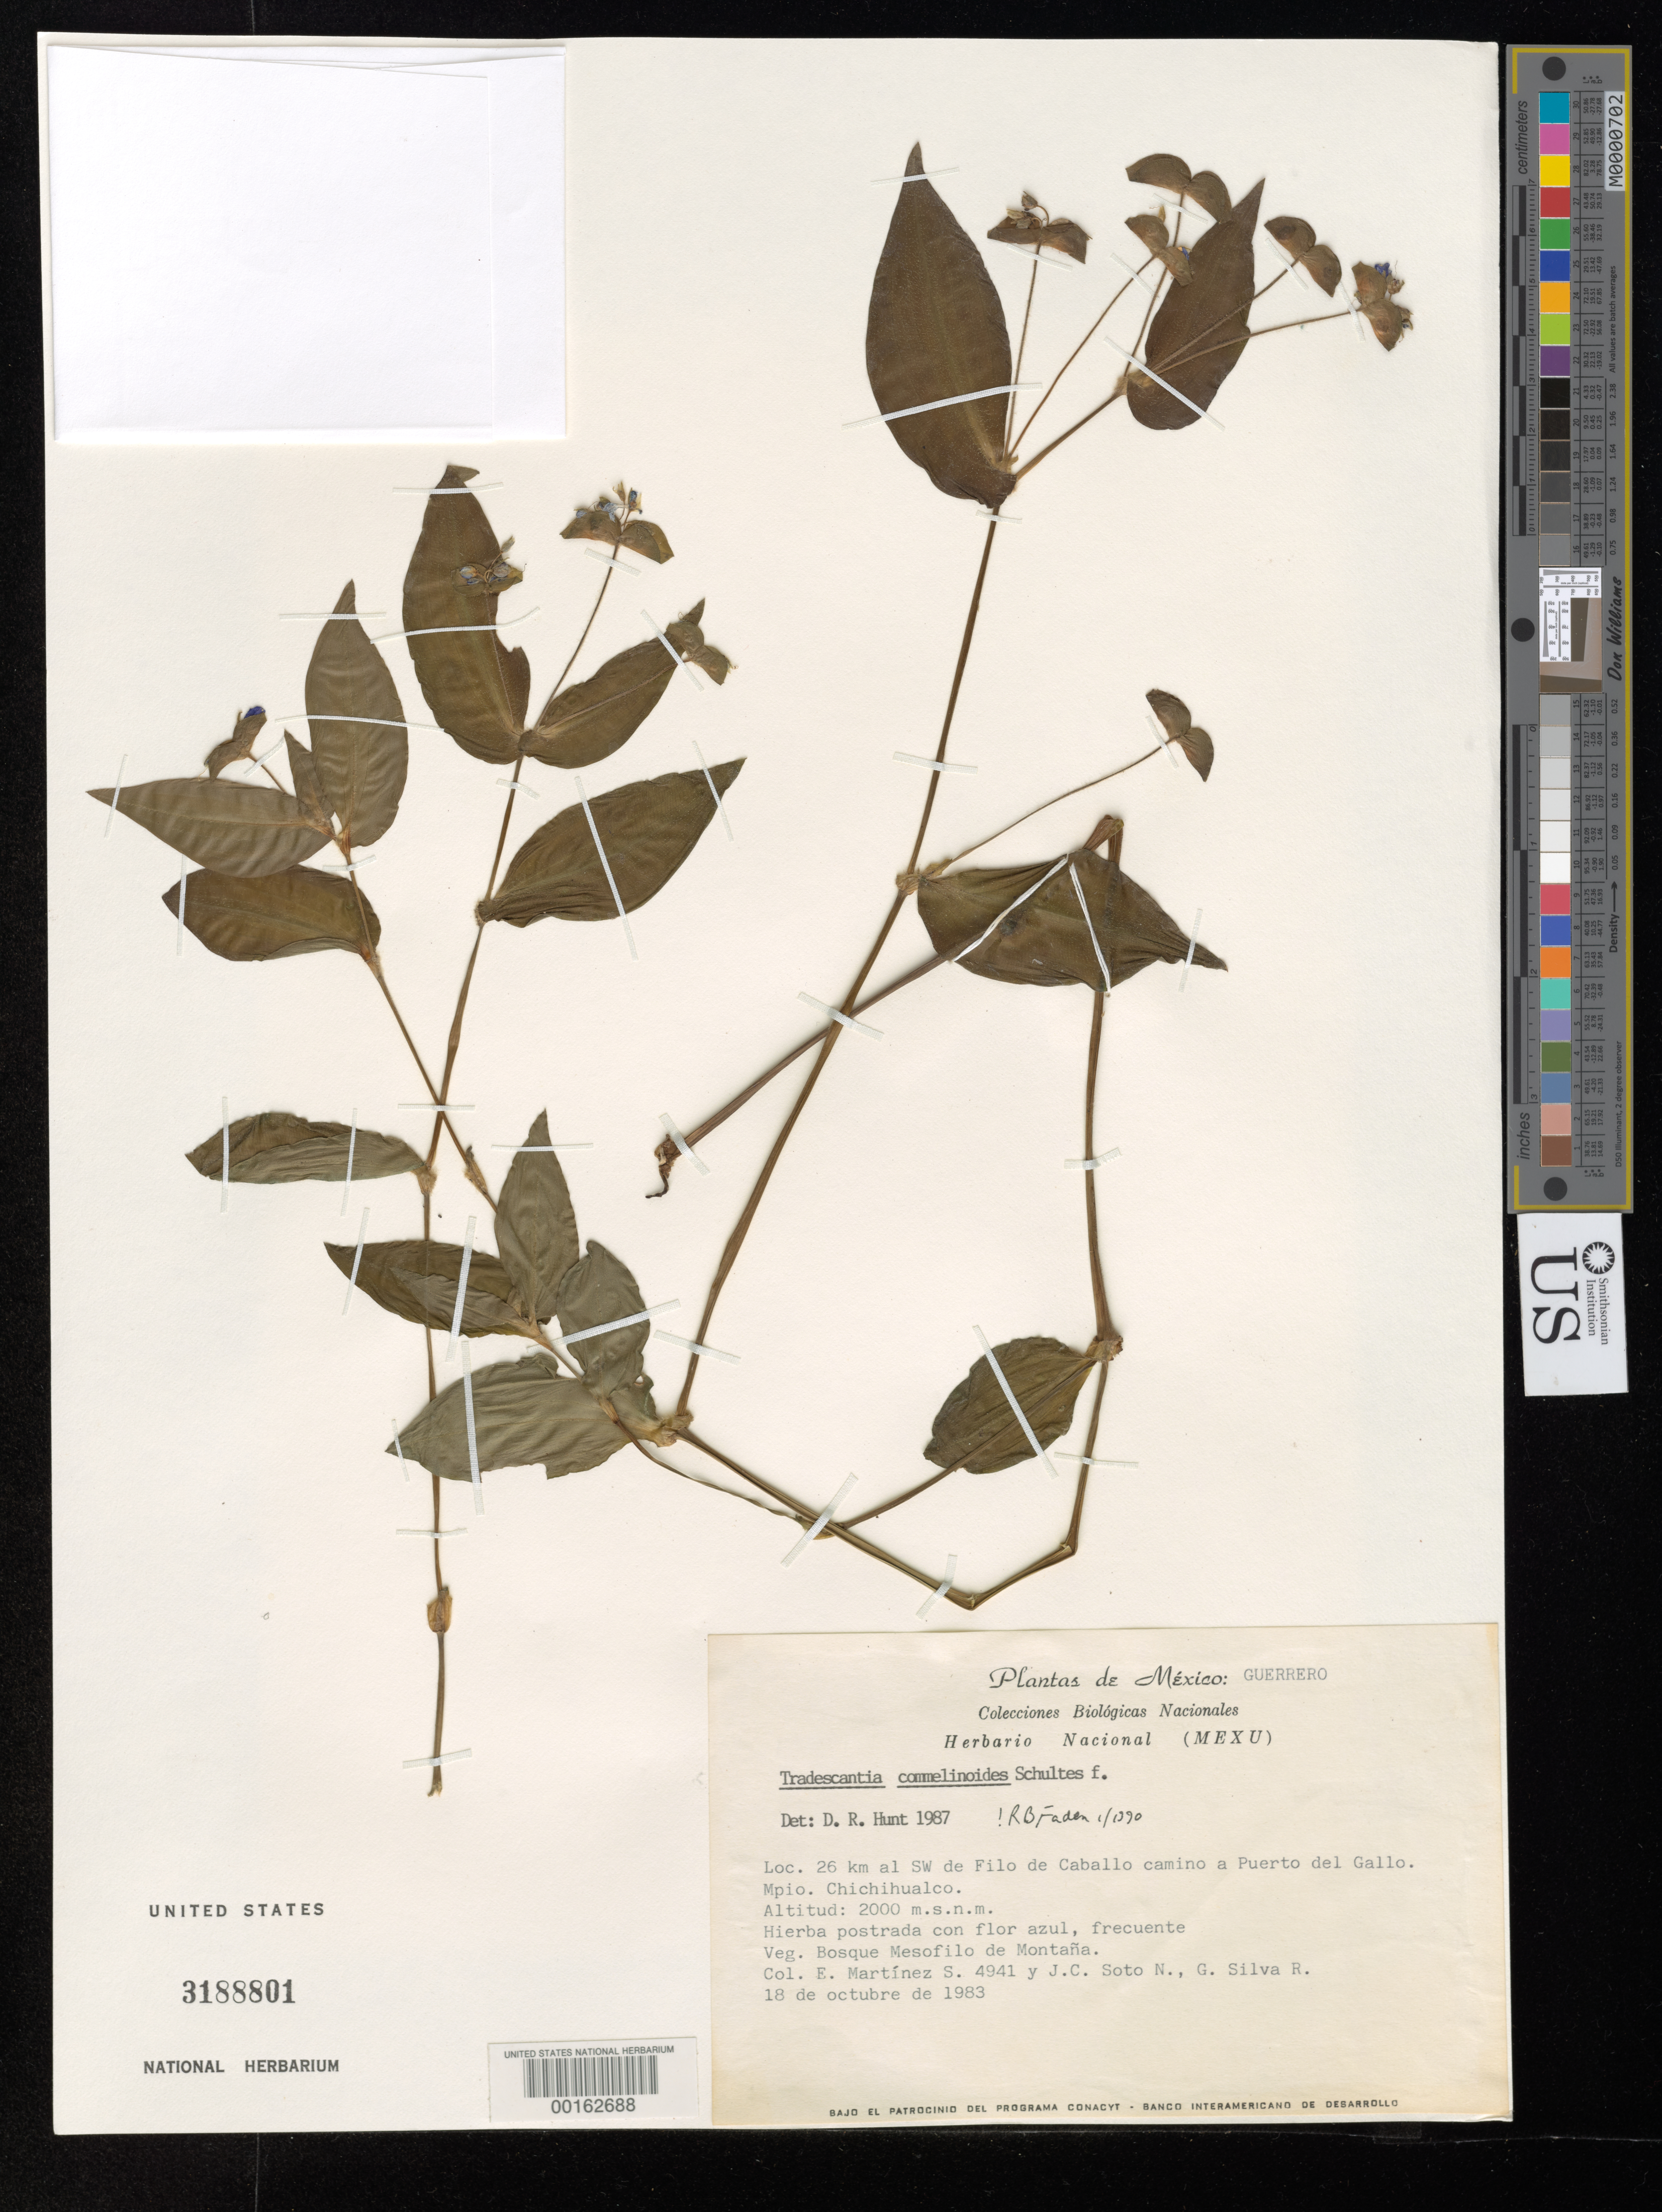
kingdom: Plantae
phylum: Tracheophyta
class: Liliopsida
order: Commelinales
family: Commelinaceae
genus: Tradescantia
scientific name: Tradescantia commelinoides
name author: Schult. & Schult. f.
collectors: E. Martínez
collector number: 4941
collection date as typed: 18 Oct 1983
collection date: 1983-10-18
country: Mexico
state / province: Guerrero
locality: Chichihualco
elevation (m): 2000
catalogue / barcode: US 3188801